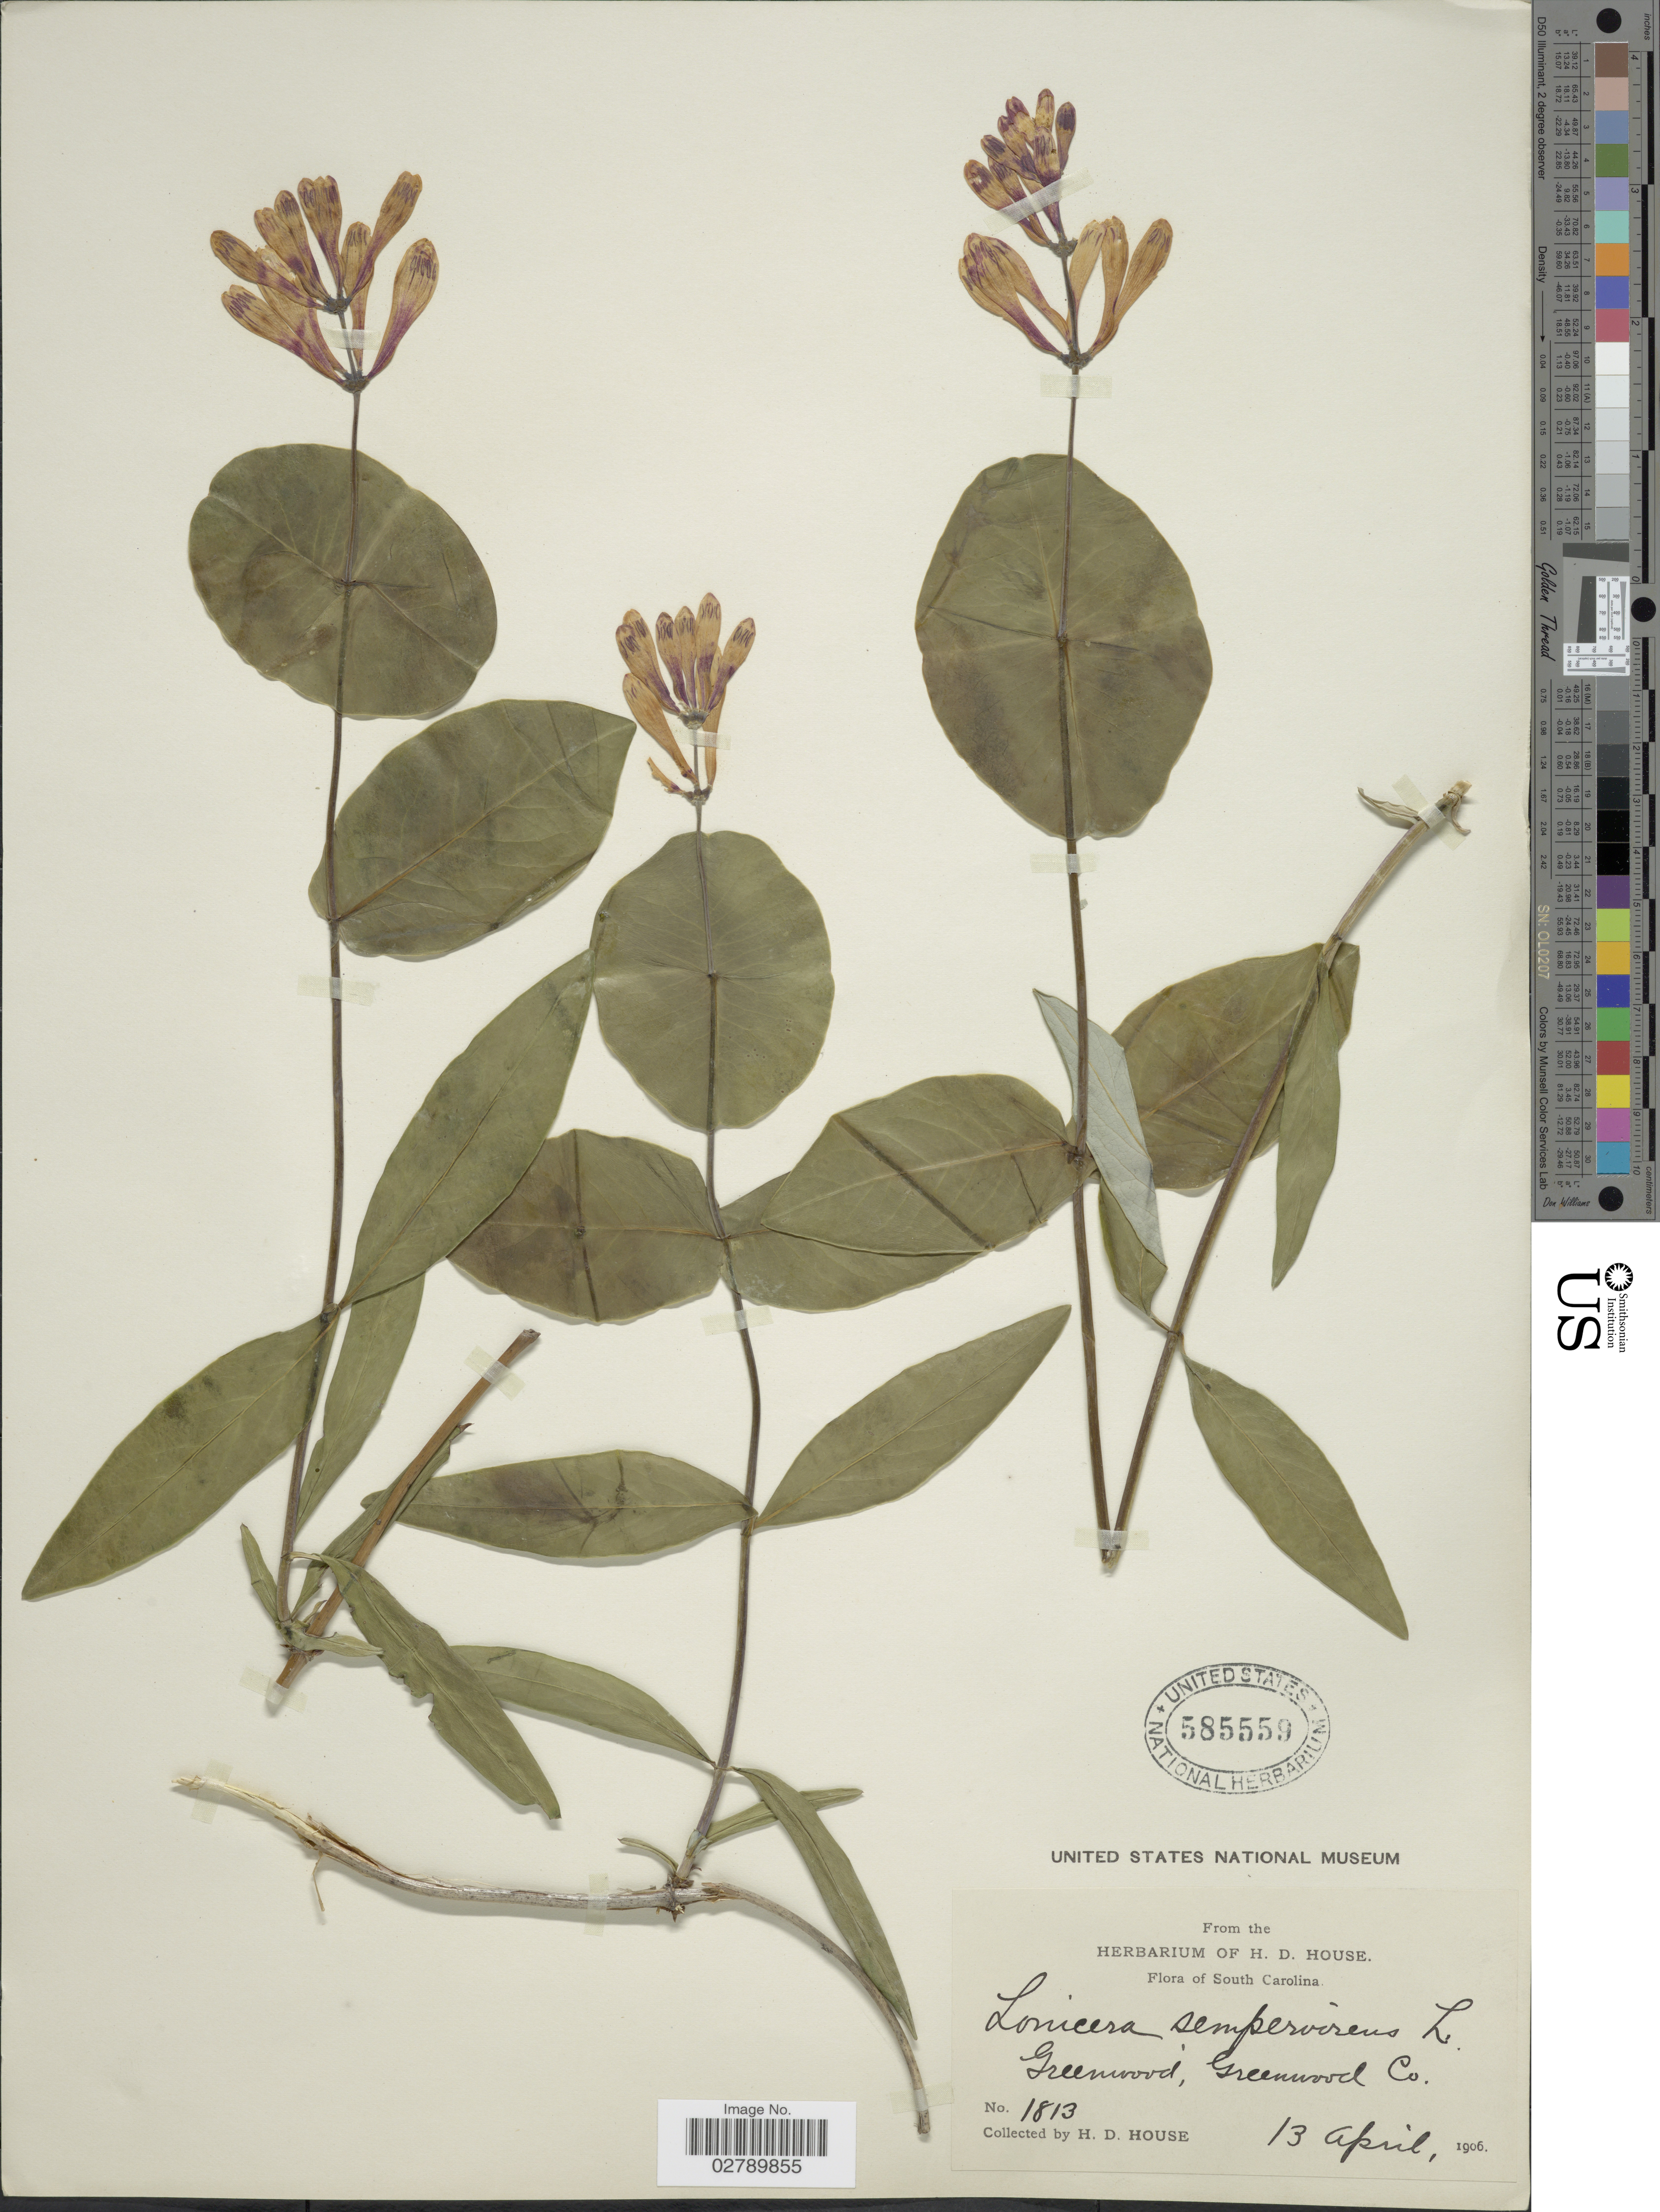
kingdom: Plantae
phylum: Tracheophyta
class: Magnoliopsida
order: Dipsacales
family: Caprifoliaceae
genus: Lonicera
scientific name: Lonicera sempervirens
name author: L.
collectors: H. D. House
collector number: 1813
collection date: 1906-04-13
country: United States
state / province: South Carolina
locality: Greenwood, Greenwood Co.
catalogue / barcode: US 585559